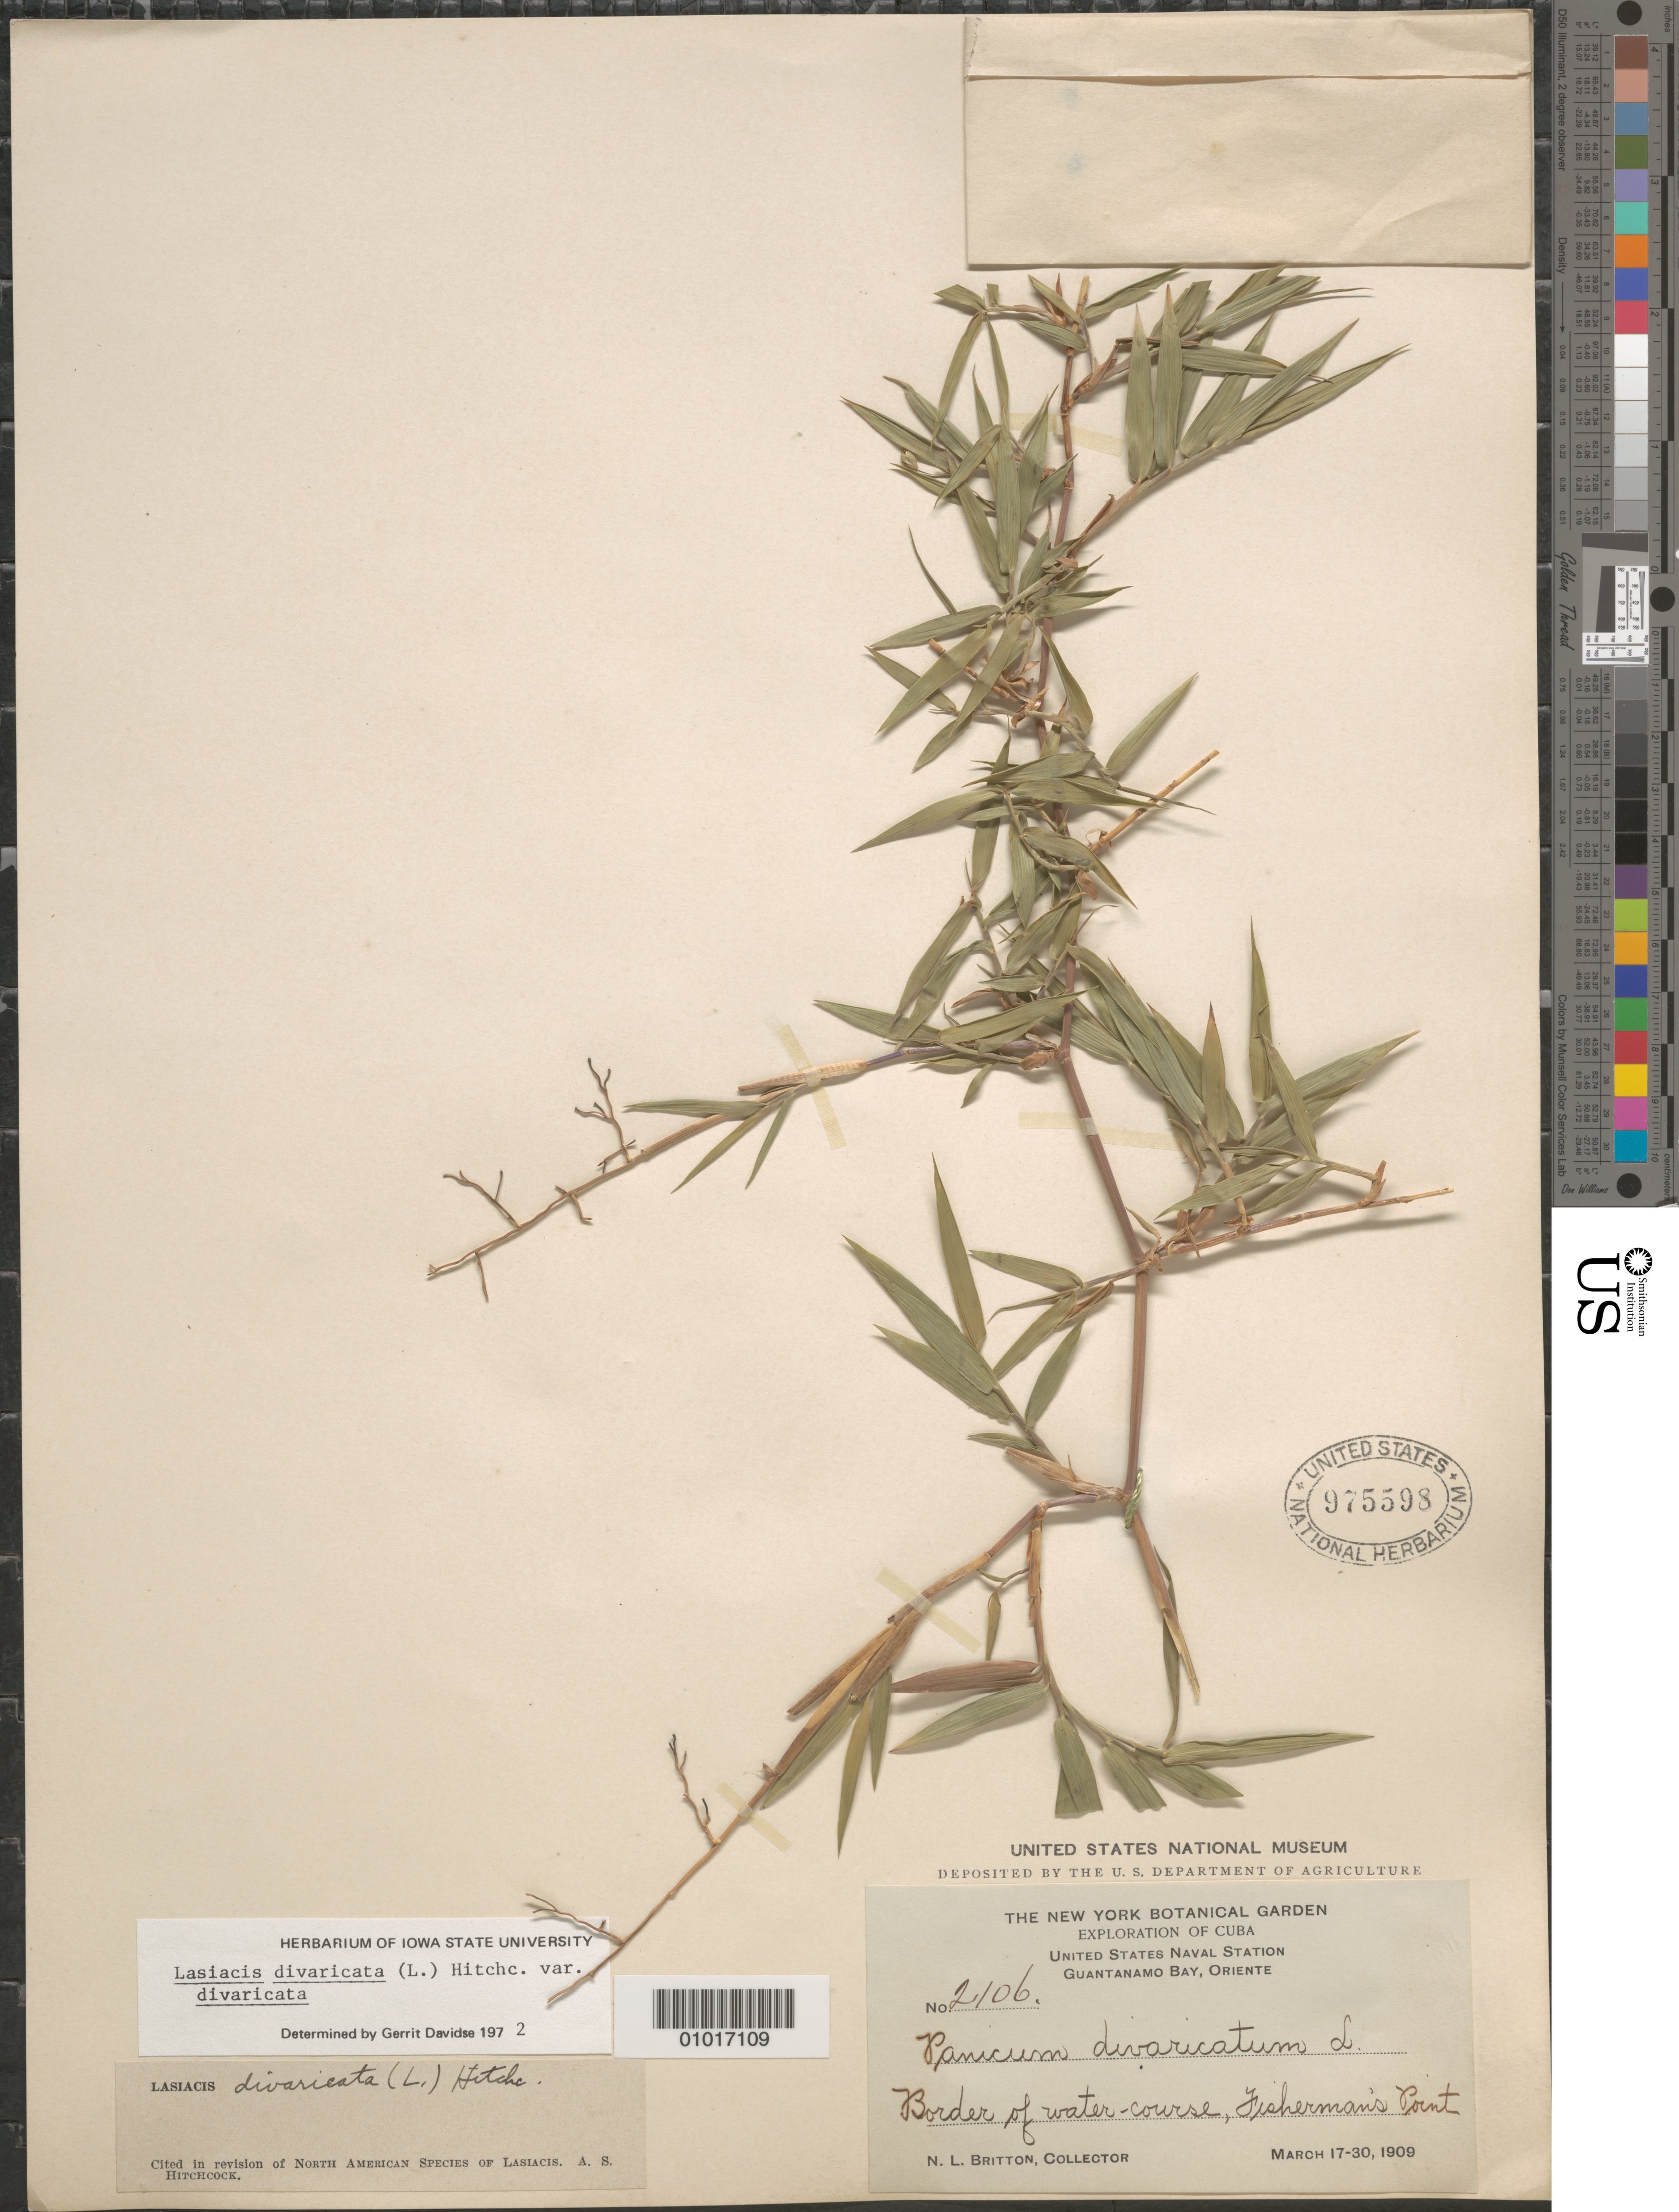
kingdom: Plantae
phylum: Tracheophyta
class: Liliopsida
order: Poales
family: Poaceae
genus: Lasiacis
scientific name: Lasiacis divaricata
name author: (L.) Hitchc.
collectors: N. Britton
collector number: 2106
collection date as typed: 17 Mar 1909 to 30 Mar 1909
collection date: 1909-03-17/1909-03-30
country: Cuba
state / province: Guantanamo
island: Cuba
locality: Guantánamo Bay, border of water course, fisherman's Point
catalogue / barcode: US 975598